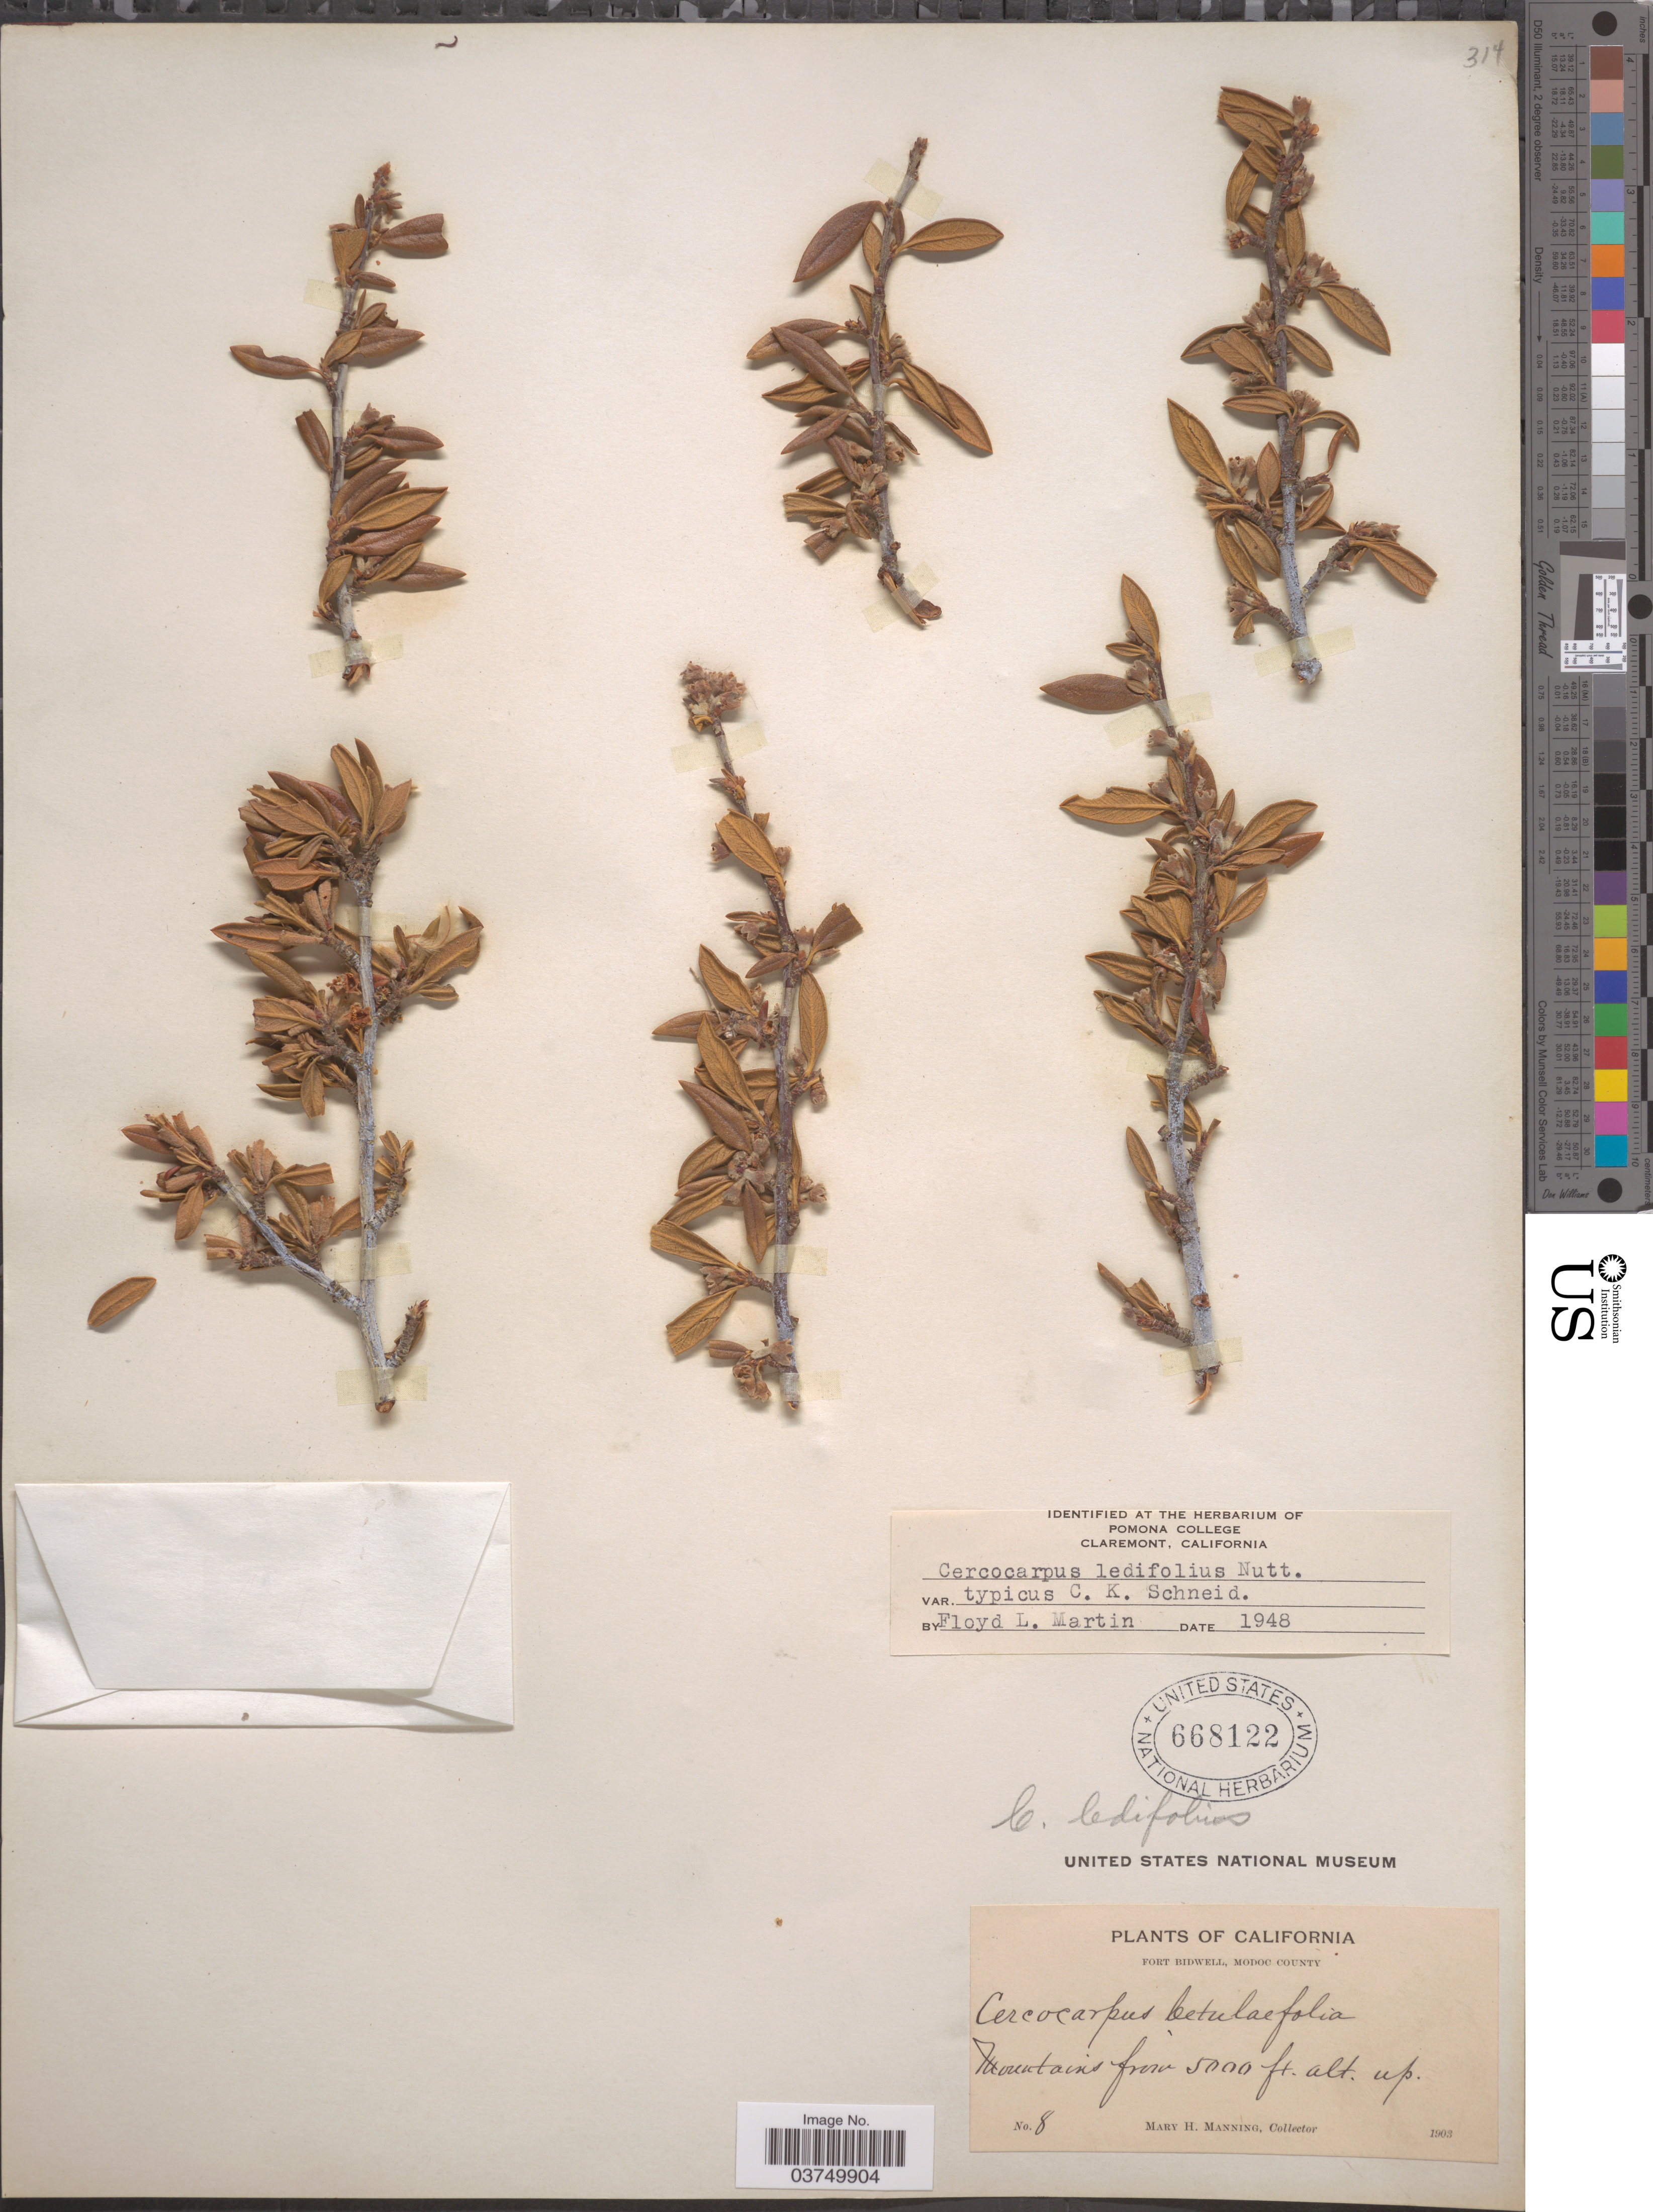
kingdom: Plantae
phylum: Tracheophyta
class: Magnoliopsida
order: Rosales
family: Rosaceae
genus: Cercocarpus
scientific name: Cercocarpus ledifolius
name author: Nutt.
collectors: M. Manning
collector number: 8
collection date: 1903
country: United States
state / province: California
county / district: Modoc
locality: Fort Bidwell, Modoc County. Mountains from up.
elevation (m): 1524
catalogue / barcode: US 668122